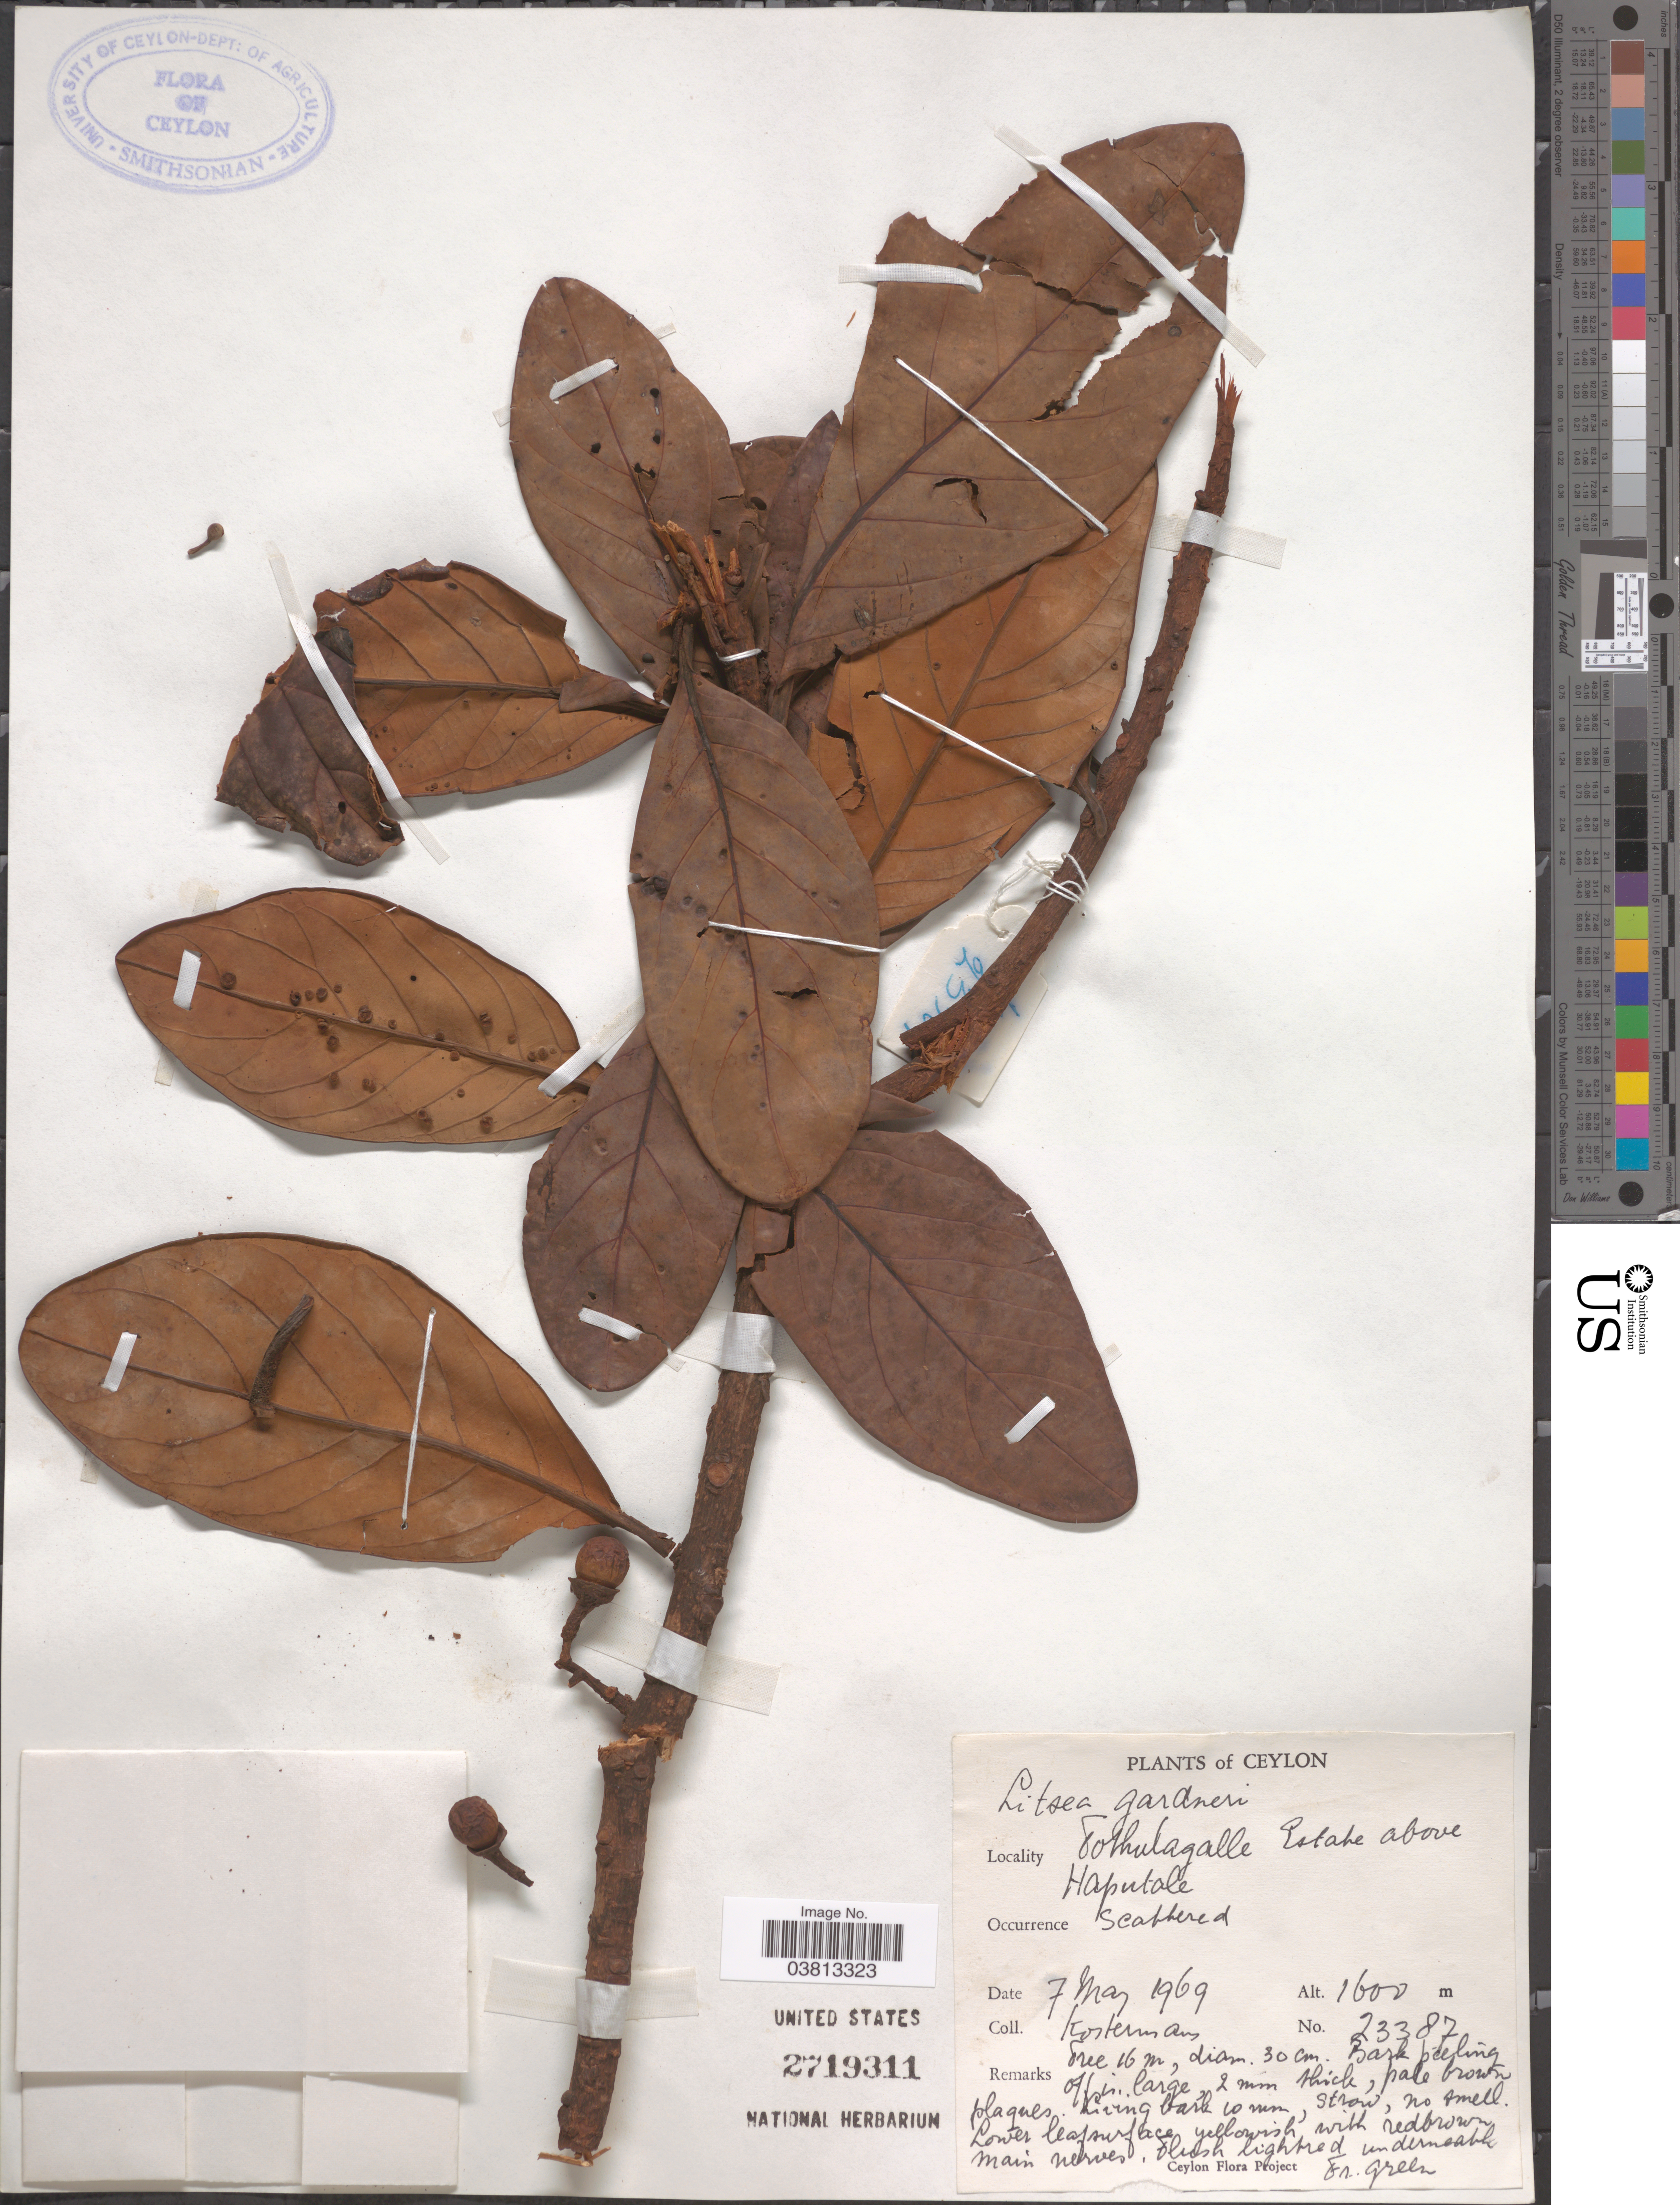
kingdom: Plantae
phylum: Tracheophyta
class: Magnoliopsida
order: Laurales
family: Lauraceae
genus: Litsea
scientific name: Litsea gardneri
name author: Meisn.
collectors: Kostermans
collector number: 23387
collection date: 1969-05-07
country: Sri Lanka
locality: Ceylon. Tothulagalle Estate above Haputale.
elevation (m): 1600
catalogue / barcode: US 2719311